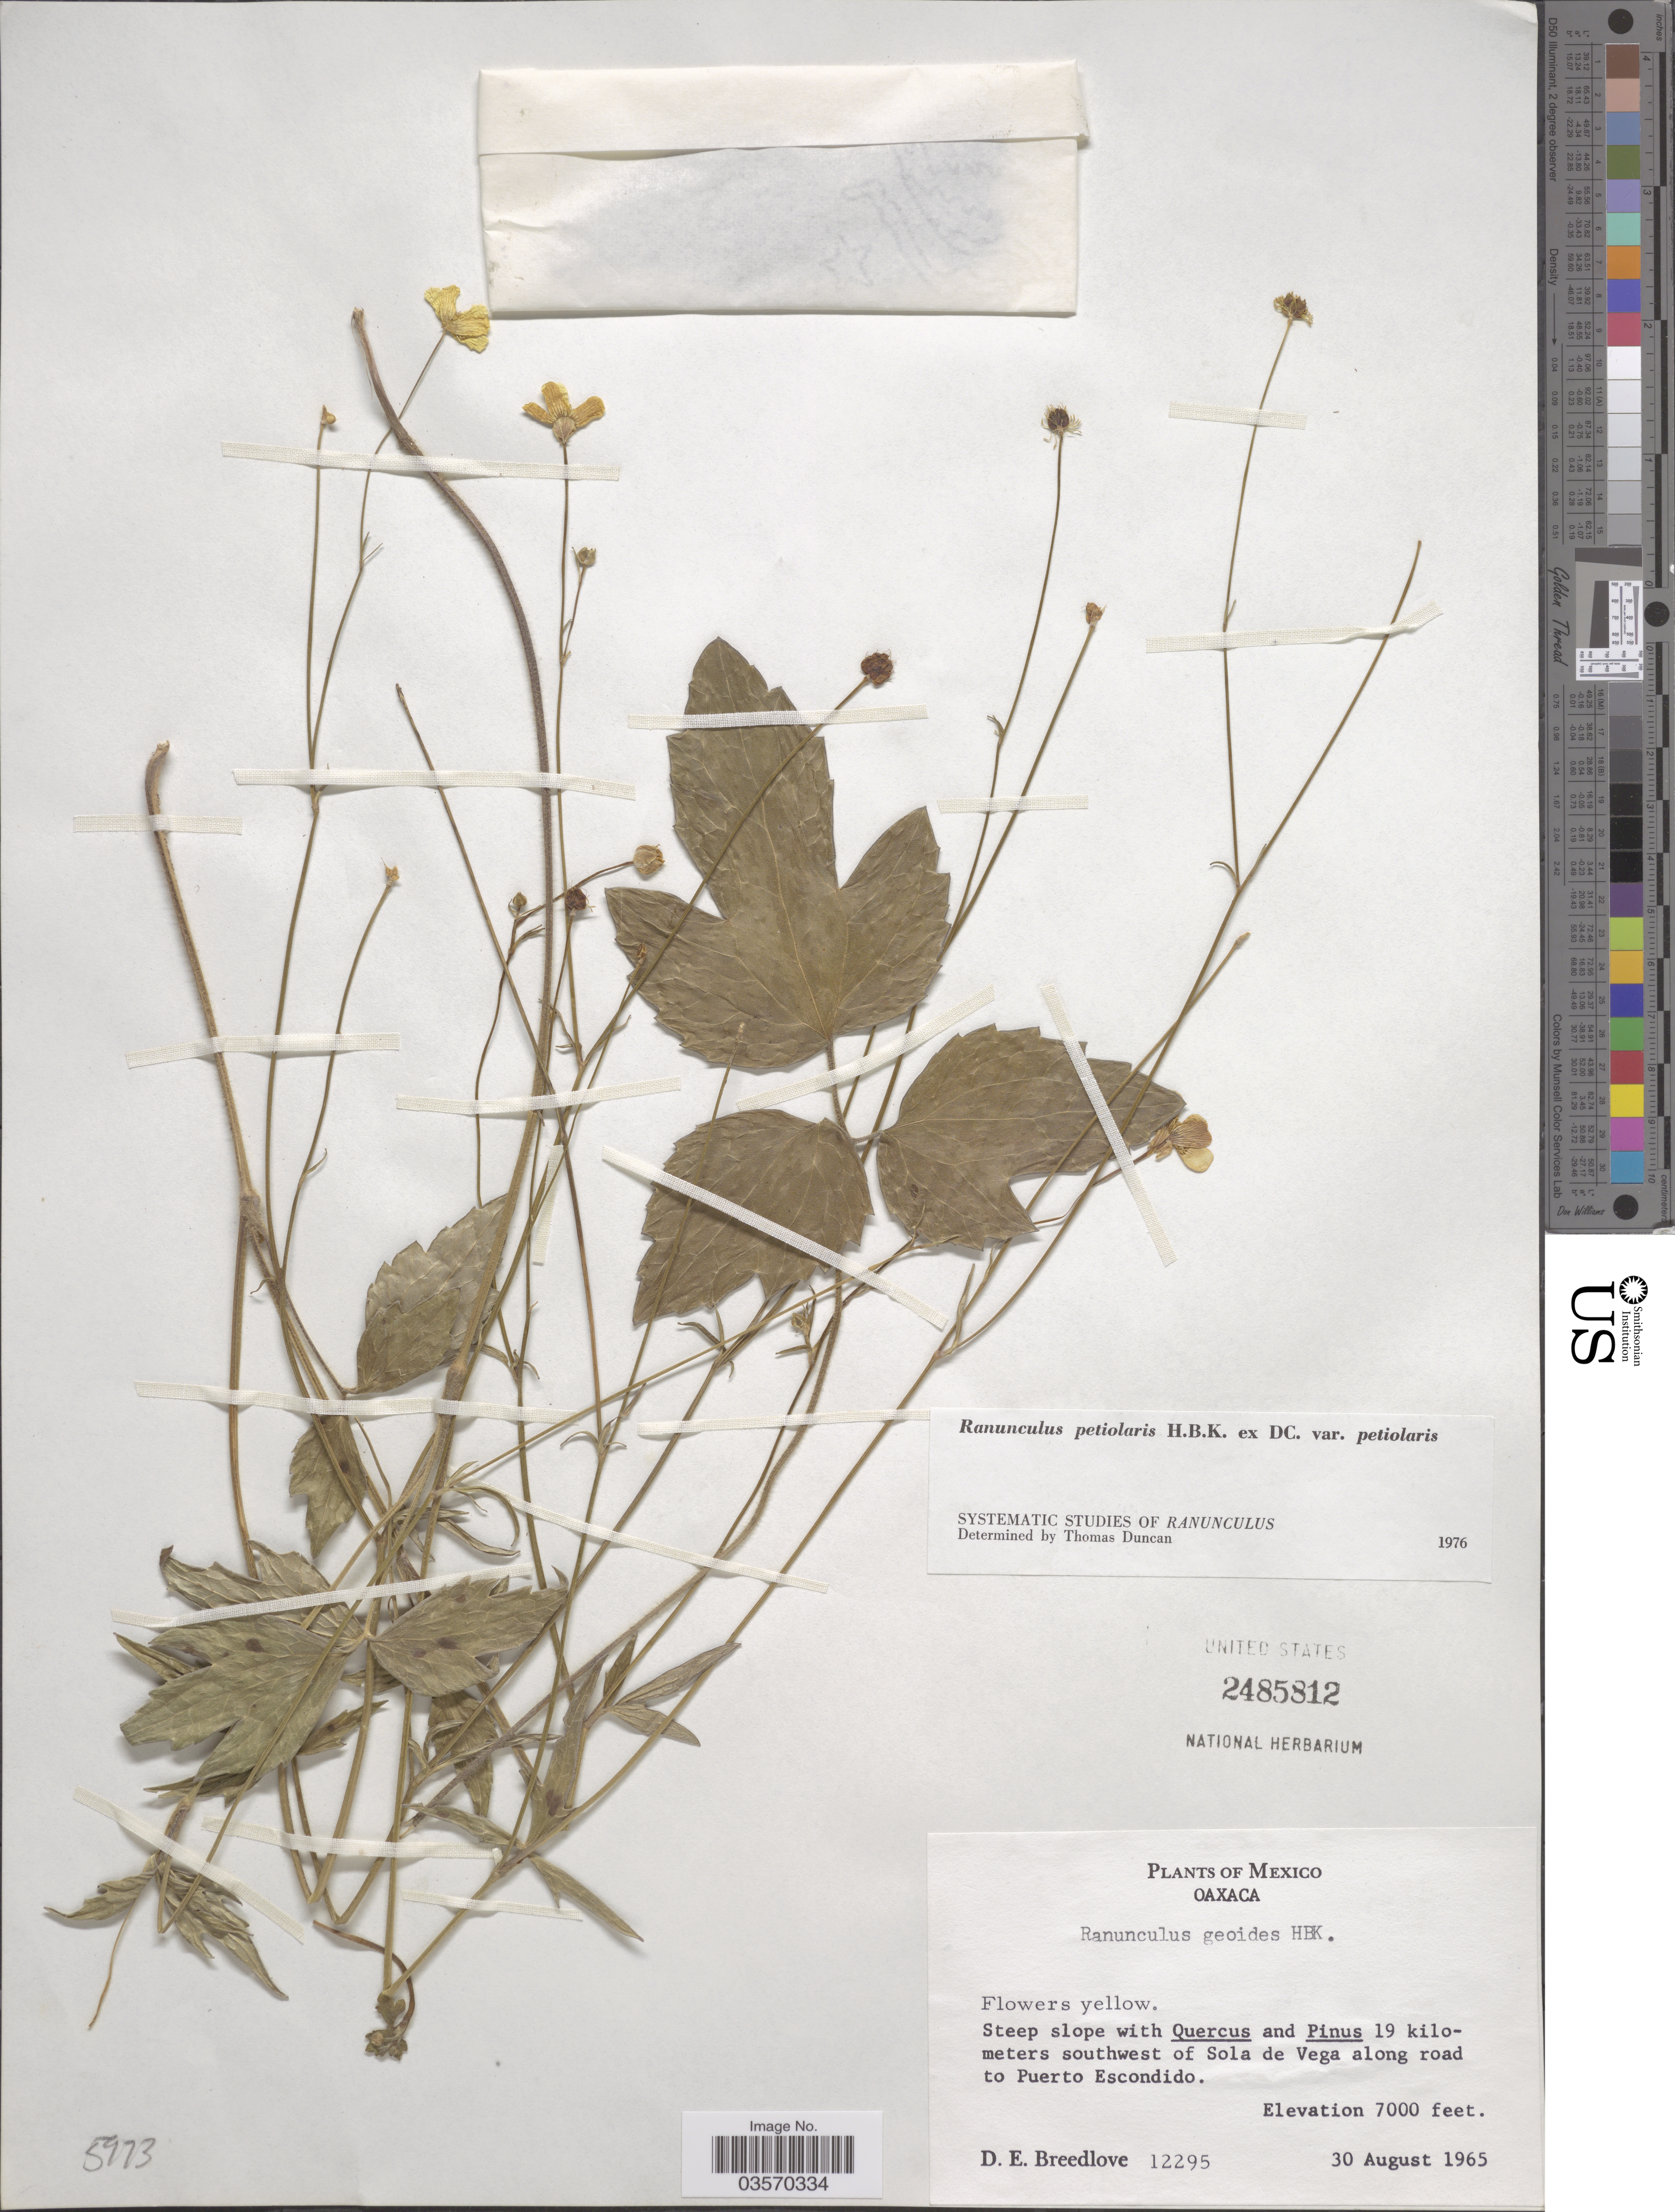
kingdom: Plantae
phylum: Tracheophyta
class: Magnoliopsida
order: Ranunculales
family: Ranunculaceae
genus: Ranunculus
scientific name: Ranunculus petiolaris var. petiolaris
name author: Kunth ex DC.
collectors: D. E. Breedlove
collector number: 12295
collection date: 1965-08-30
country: Mexico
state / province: Oaxaca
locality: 19 kilometers southwest of Sola de Vega along road to Puerto Escondido.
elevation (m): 2134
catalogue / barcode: US 2485812